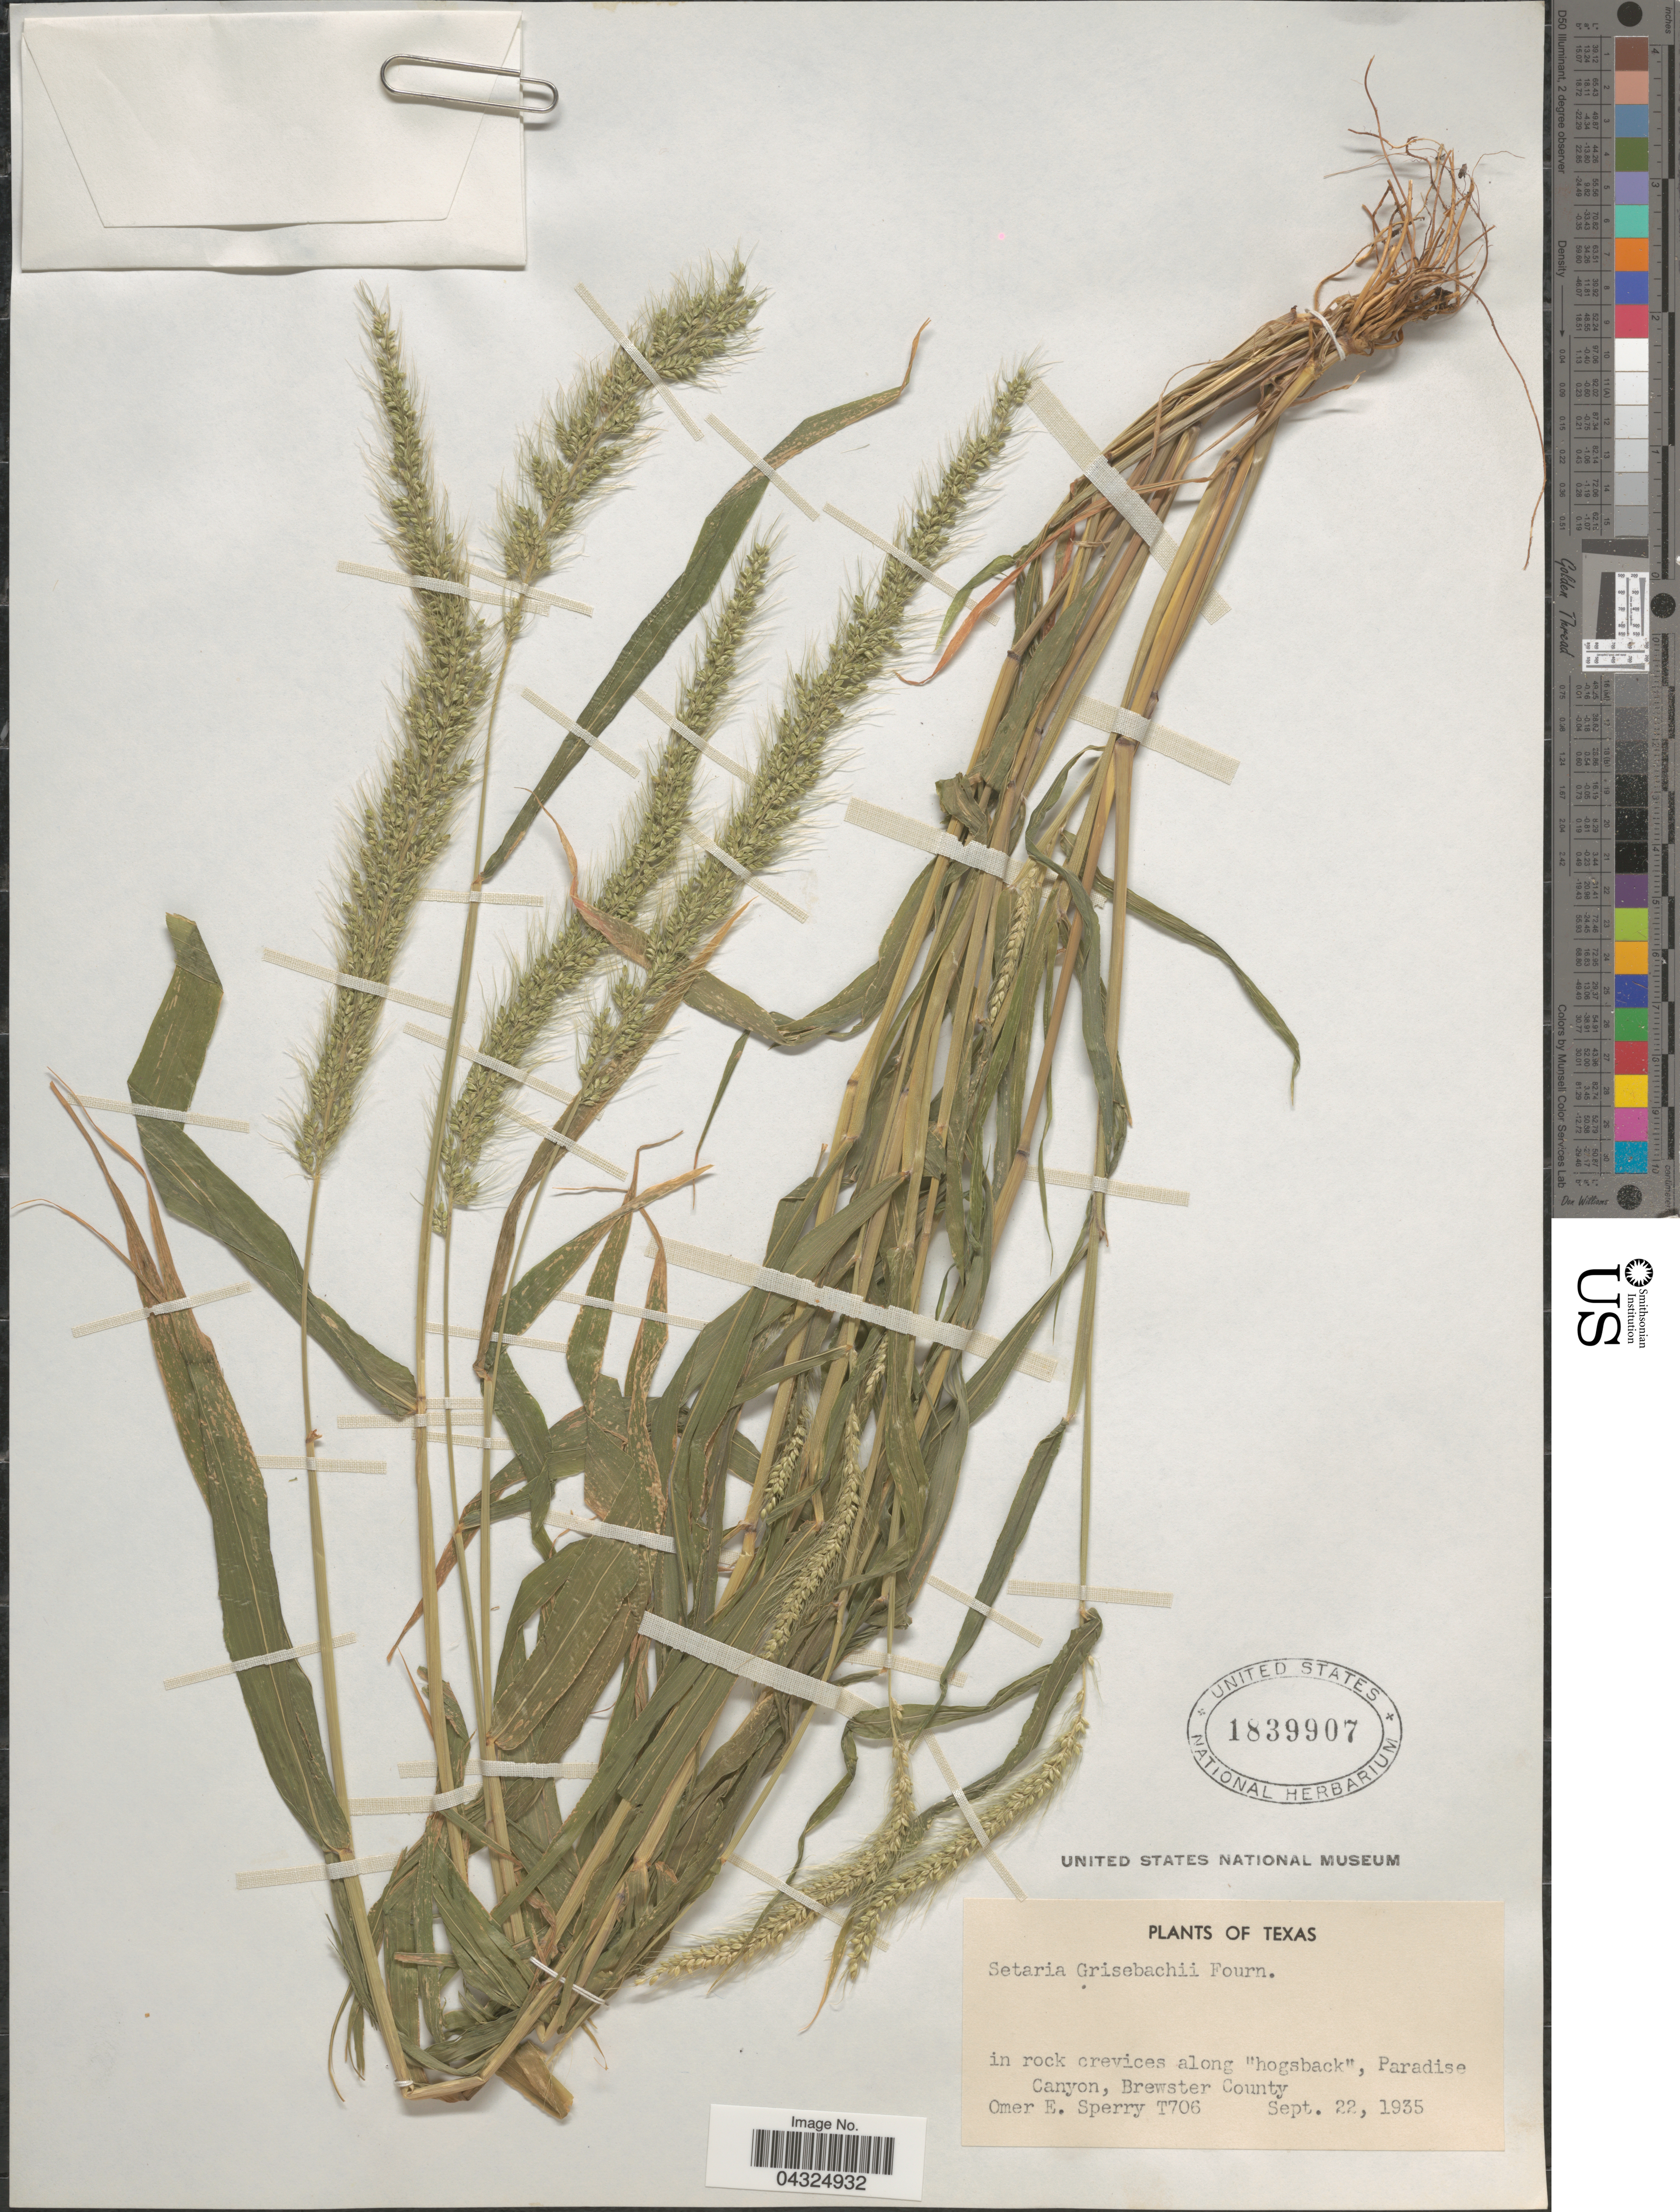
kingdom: Plantae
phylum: Tracheophyta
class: Liliopsida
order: Poales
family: Poaceae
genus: Setaria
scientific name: Setaria grisebachii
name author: E. Fourn.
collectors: O. E. Sperry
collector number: T706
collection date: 1935-09-22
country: United States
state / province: Texas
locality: In rock crevices along "hogsback", Paradise Canyon, Brewster County.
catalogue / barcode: US 1839907